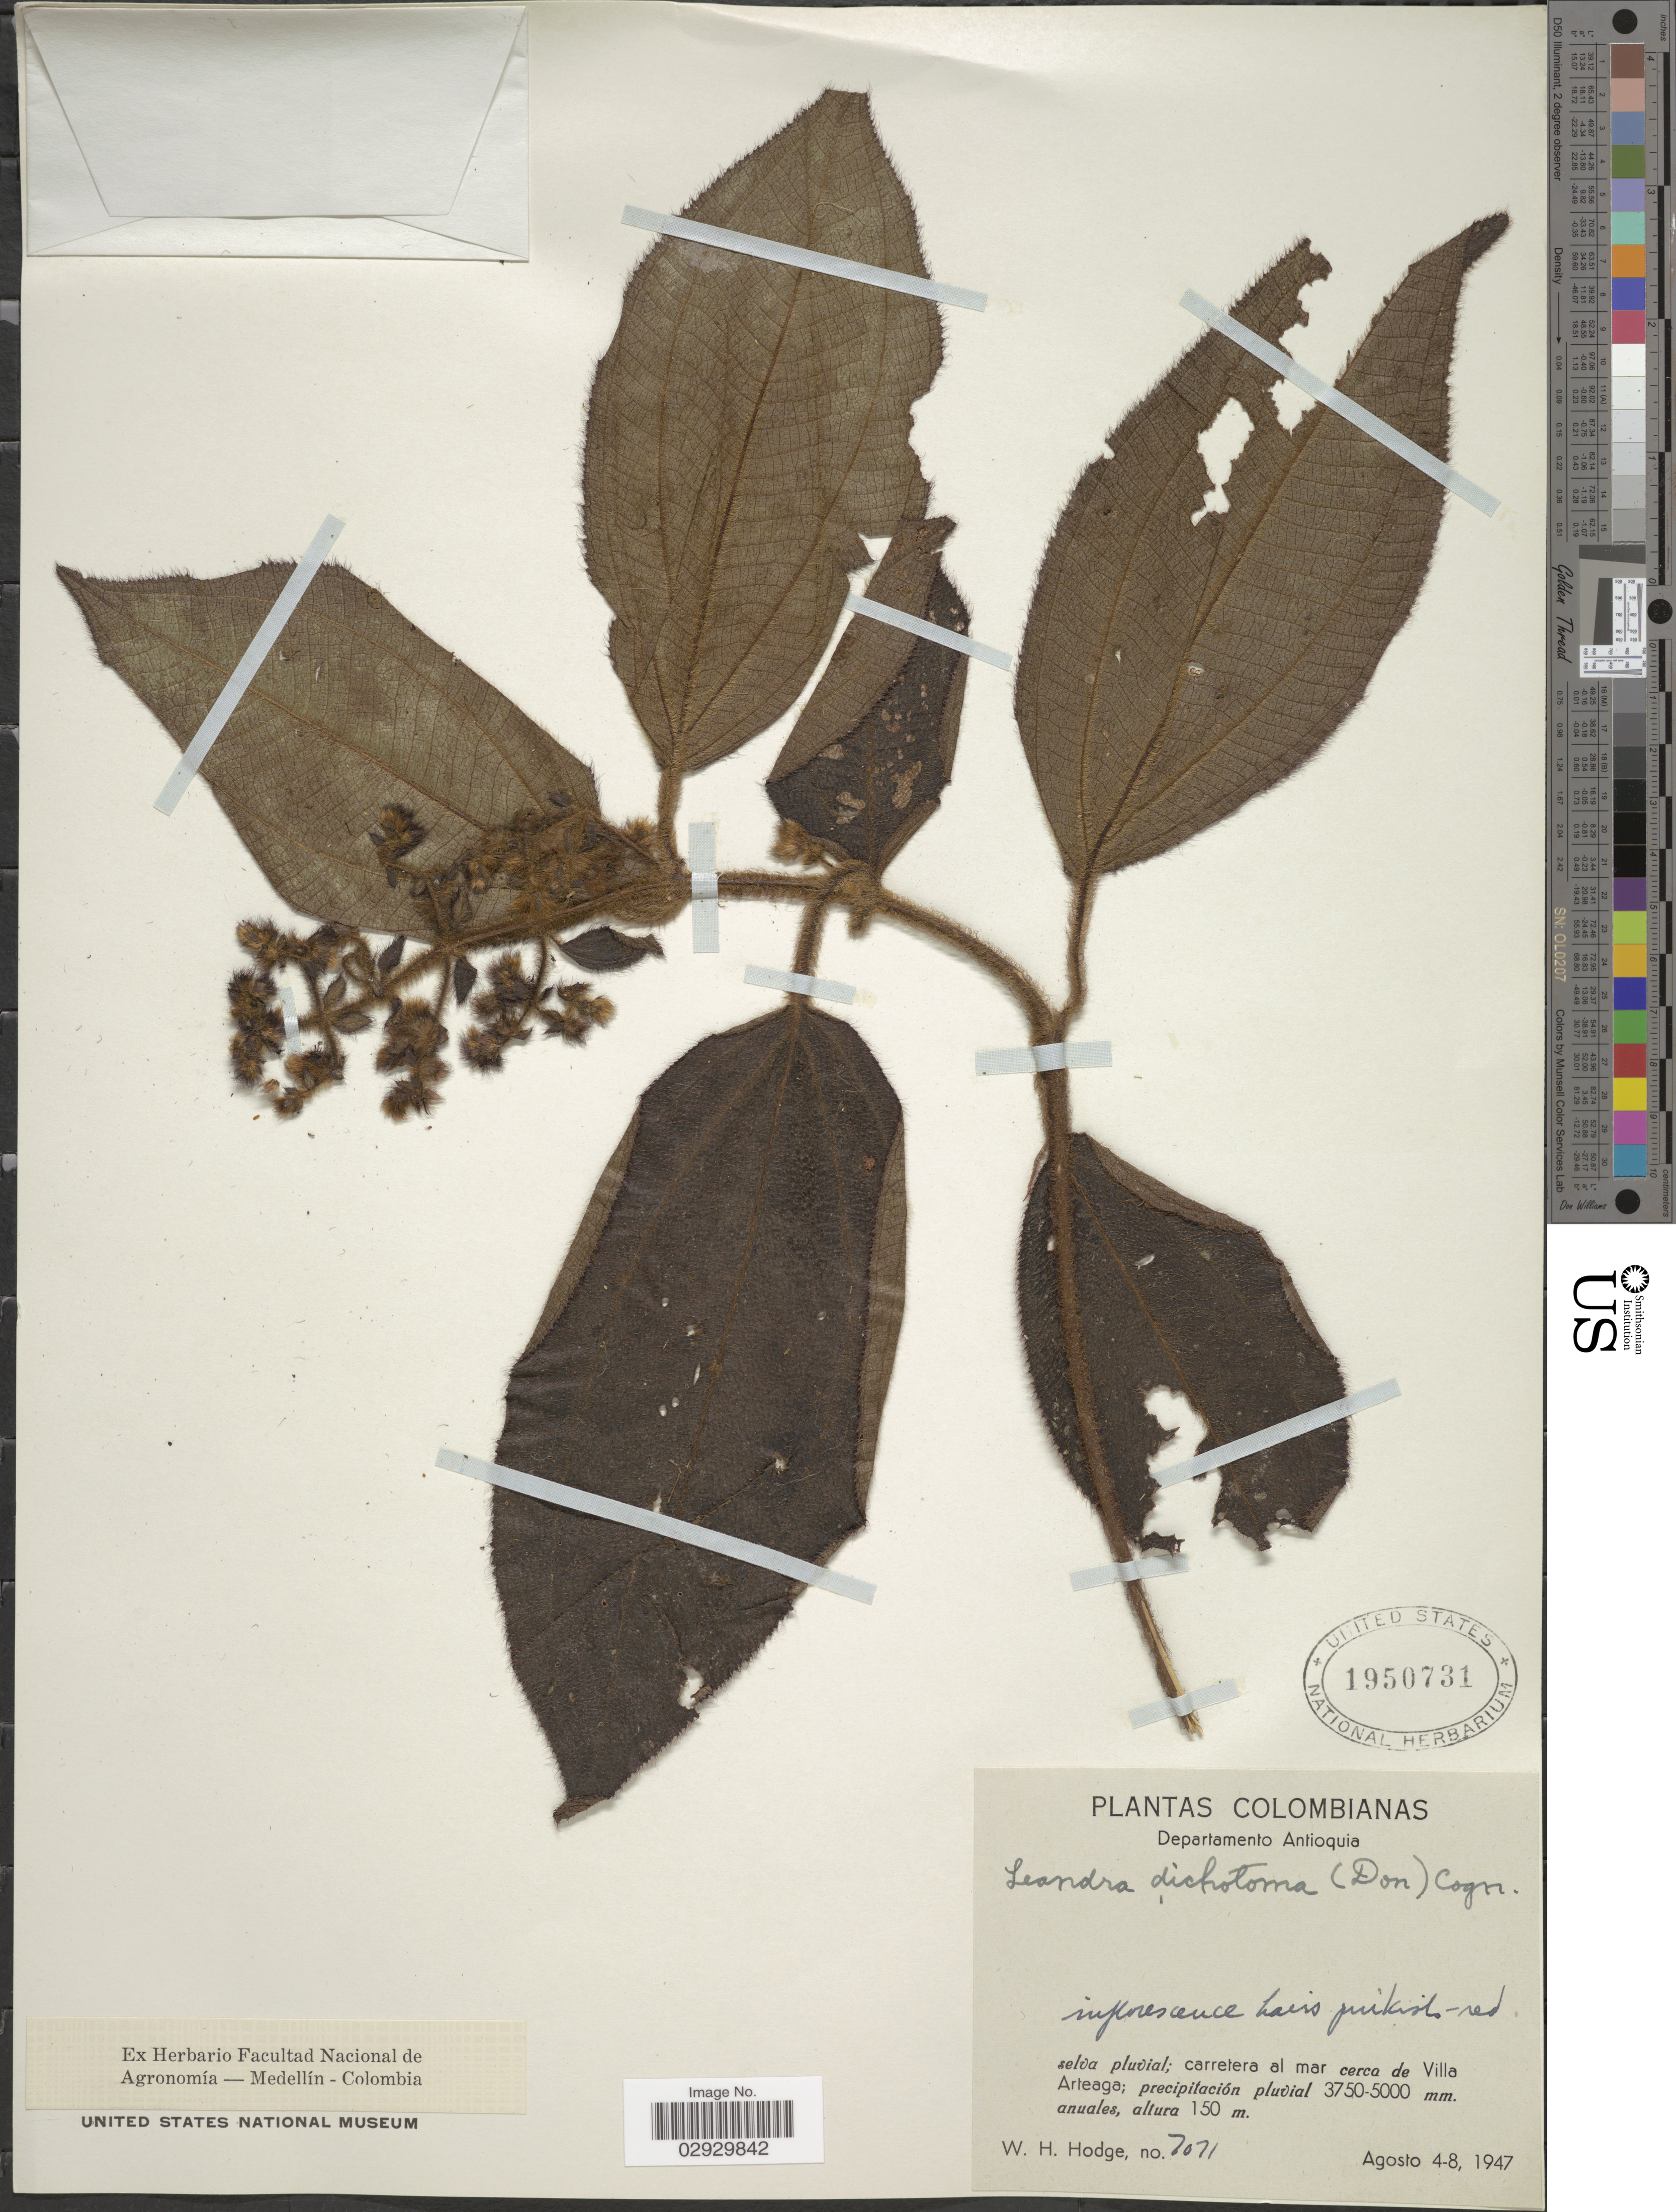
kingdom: Plantae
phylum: Tracheophyta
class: Magnoliopsida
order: Myrtales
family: Melastomataceae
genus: Leandra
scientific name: Leandra longicoma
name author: Cogn.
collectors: W. Hodge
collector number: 7071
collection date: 1947-08-04/1947-08-08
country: Colombia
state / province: Antioquia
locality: Departamento Antioquia, carretera al mar cerca de Villa Arteaga.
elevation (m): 150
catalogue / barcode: US 1950731